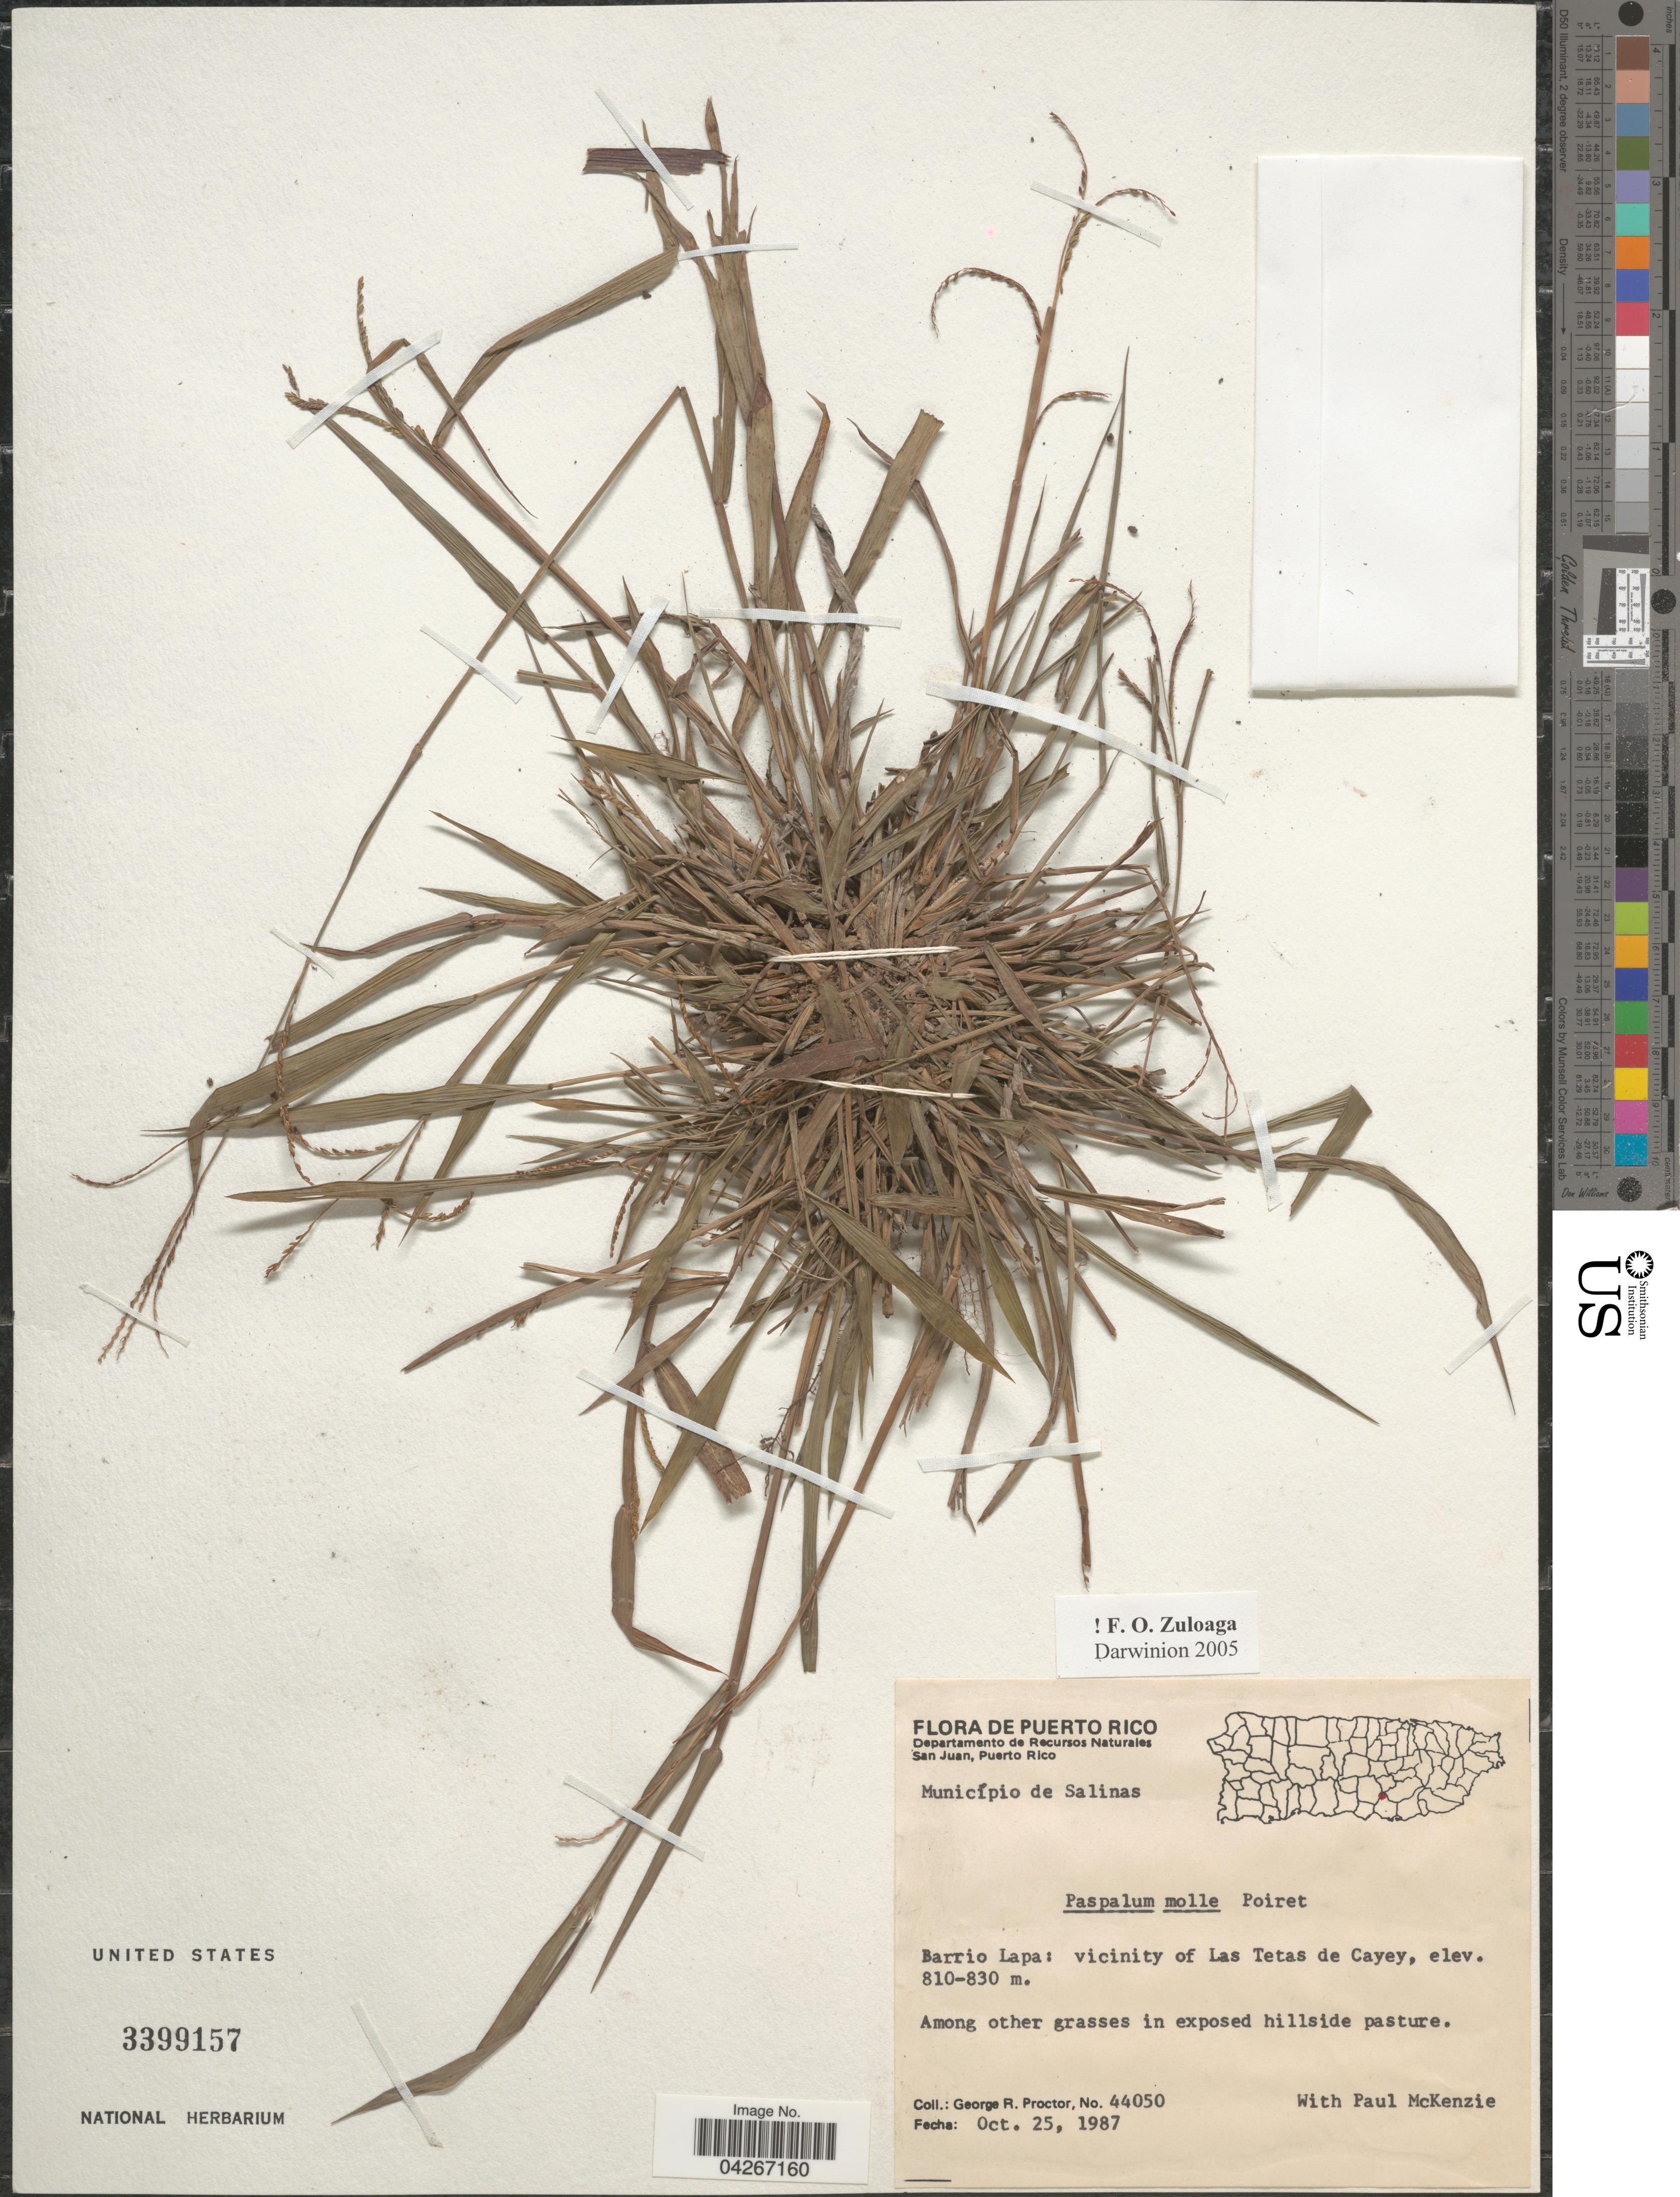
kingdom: Plantae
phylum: Tracheophyta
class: Liliopsida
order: Poales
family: Poaceae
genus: Paspalum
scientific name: Paspalum molle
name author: Poir.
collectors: G. R. Proctor & P. McKenzie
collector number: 44050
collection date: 1987-10-25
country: Puerto Rico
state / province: Salinas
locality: Município de Salinas. Barrio Lapa: vicinity of Las Tetas de Cayey.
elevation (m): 810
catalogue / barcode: US 3399157